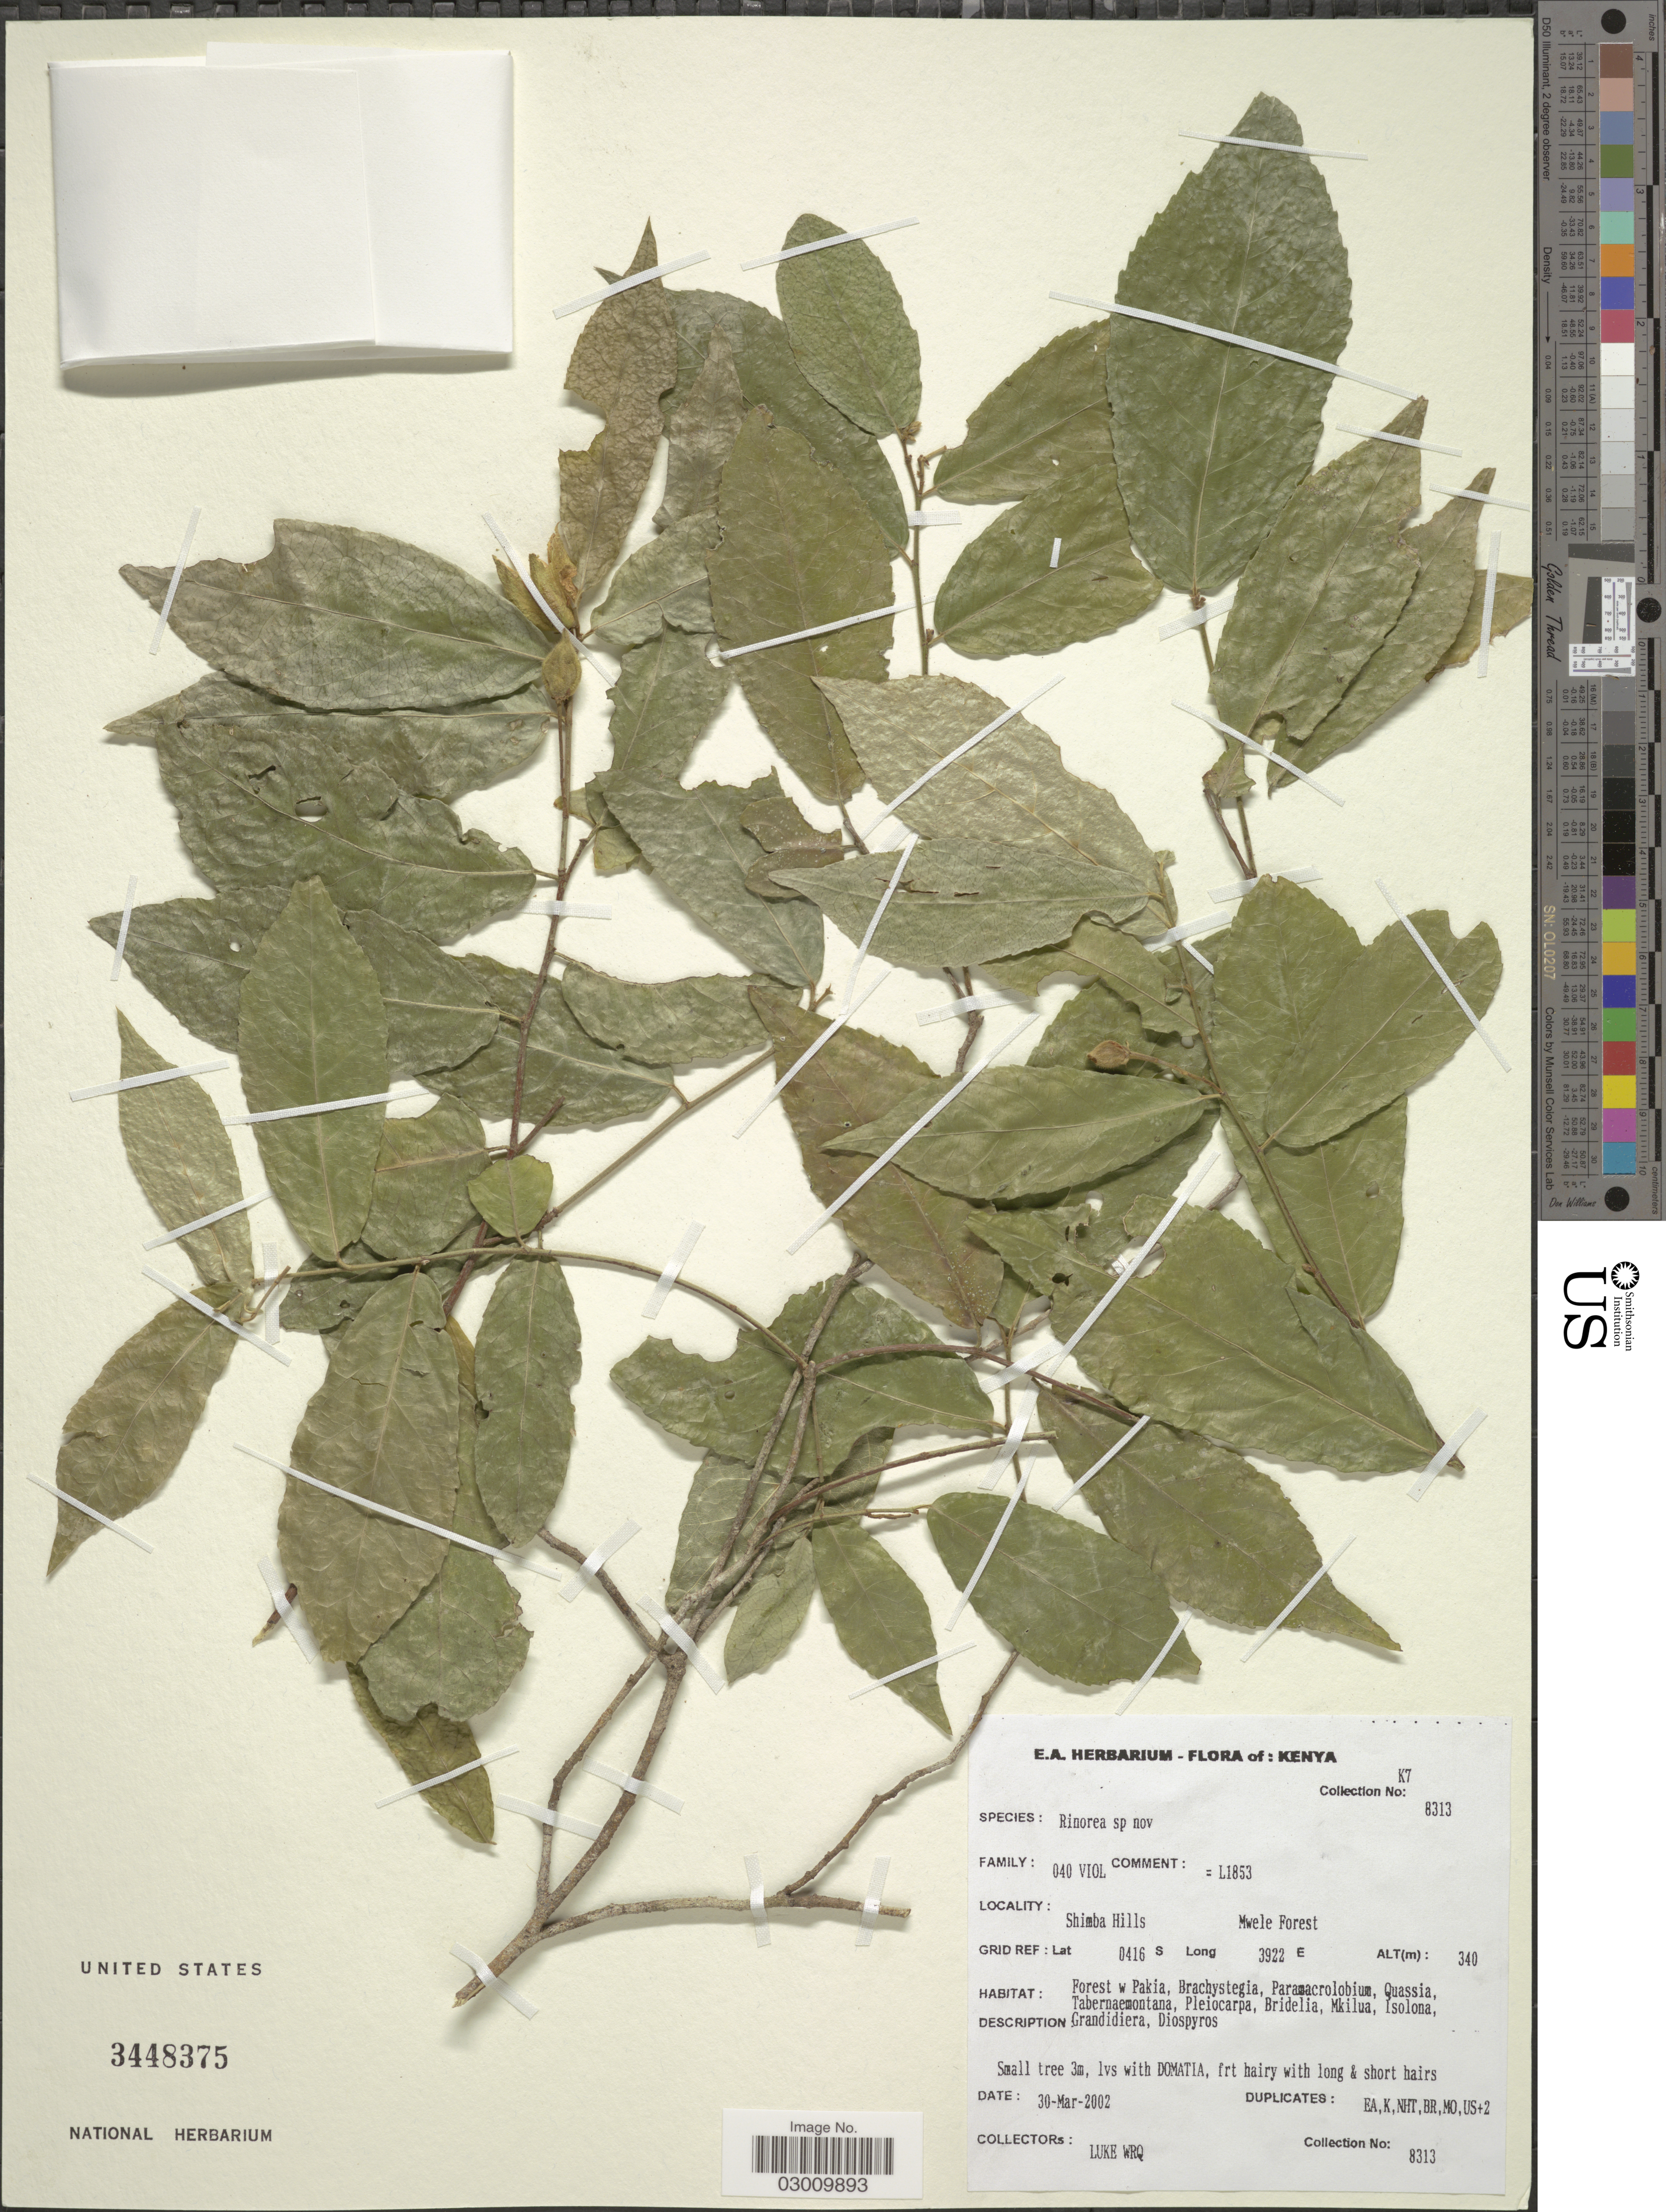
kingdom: Plantae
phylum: Tracheophyta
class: Magnoliopsida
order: Malpighiales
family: Violaceae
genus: Rinorea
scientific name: Rinorea sp.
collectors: Q. Luke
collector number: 8313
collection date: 2002-03-30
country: Kenya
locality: K7. Shimba Hills. Mwele Forest.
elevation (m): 340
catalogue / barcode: US 3448375